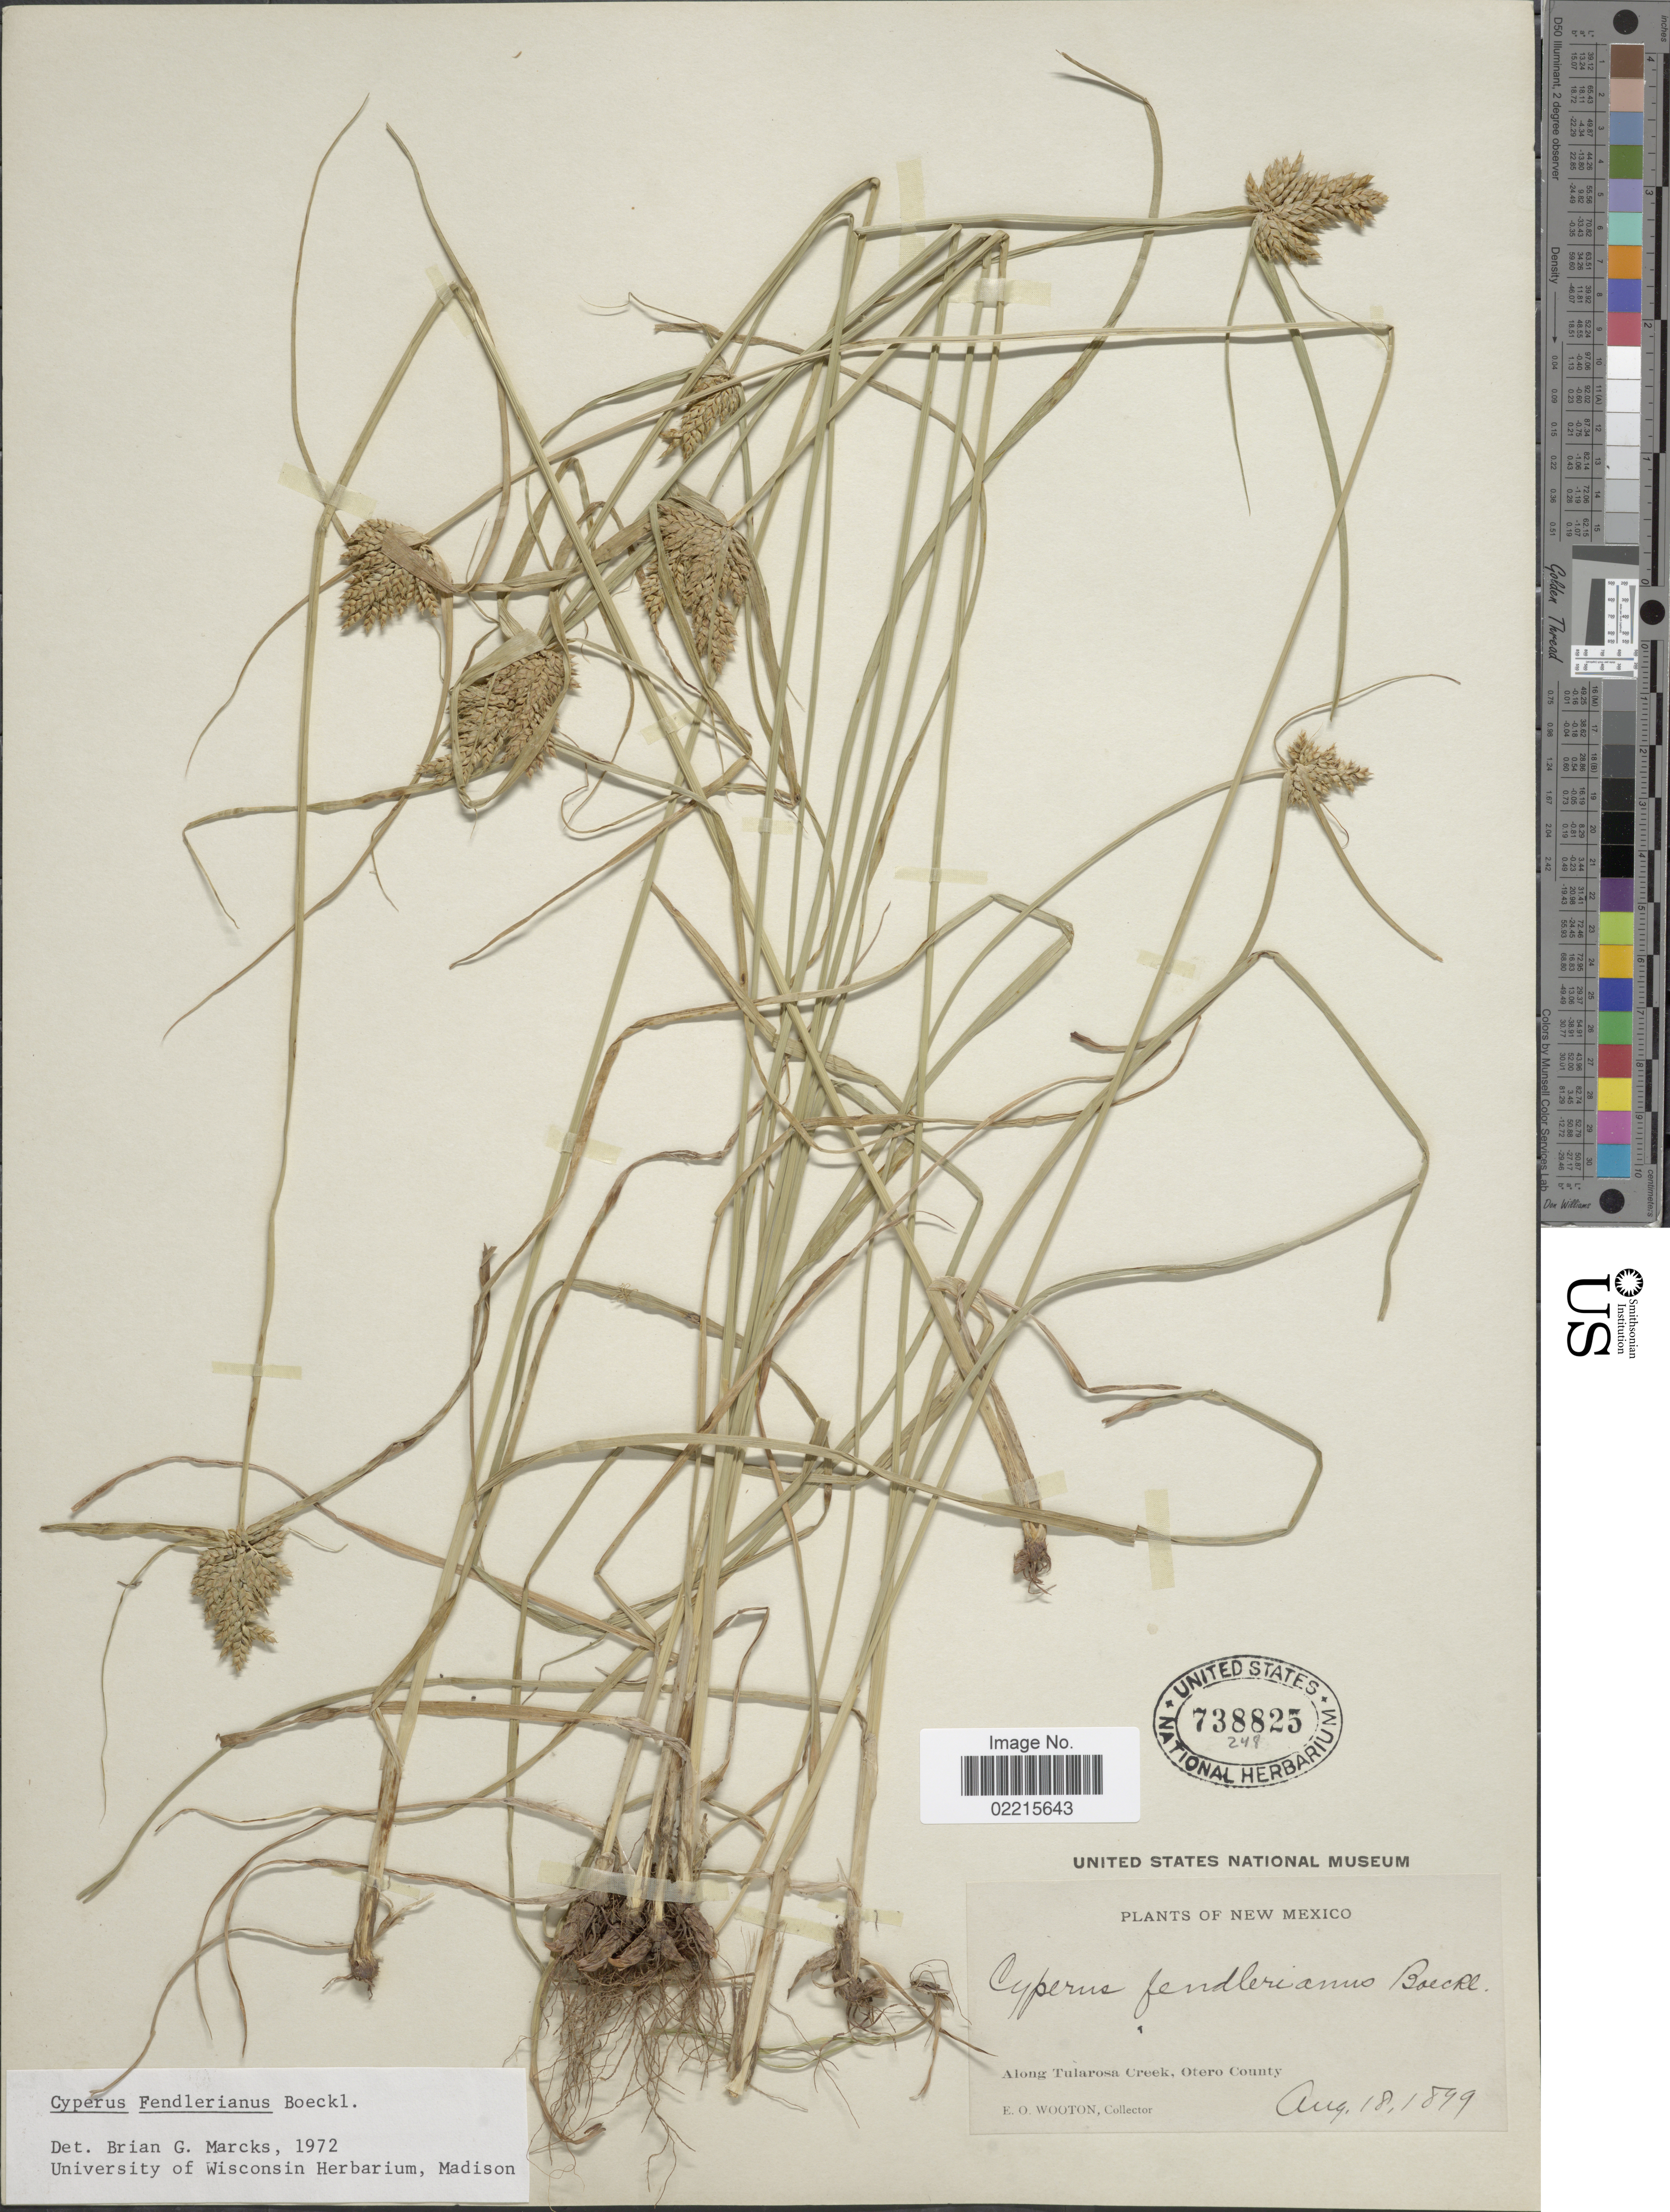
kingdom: Plantae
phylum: Tracheophyta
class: Liliopsida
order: Poales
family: Cyperaceae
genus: Cyperus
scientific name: Cyperus fendlerianus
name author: Boeckeler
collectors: E. O. Wooton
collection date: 1899-08-18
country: United States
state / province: New Mexico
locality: Along Tularosa Creek, Otero County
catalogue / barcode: US 738825